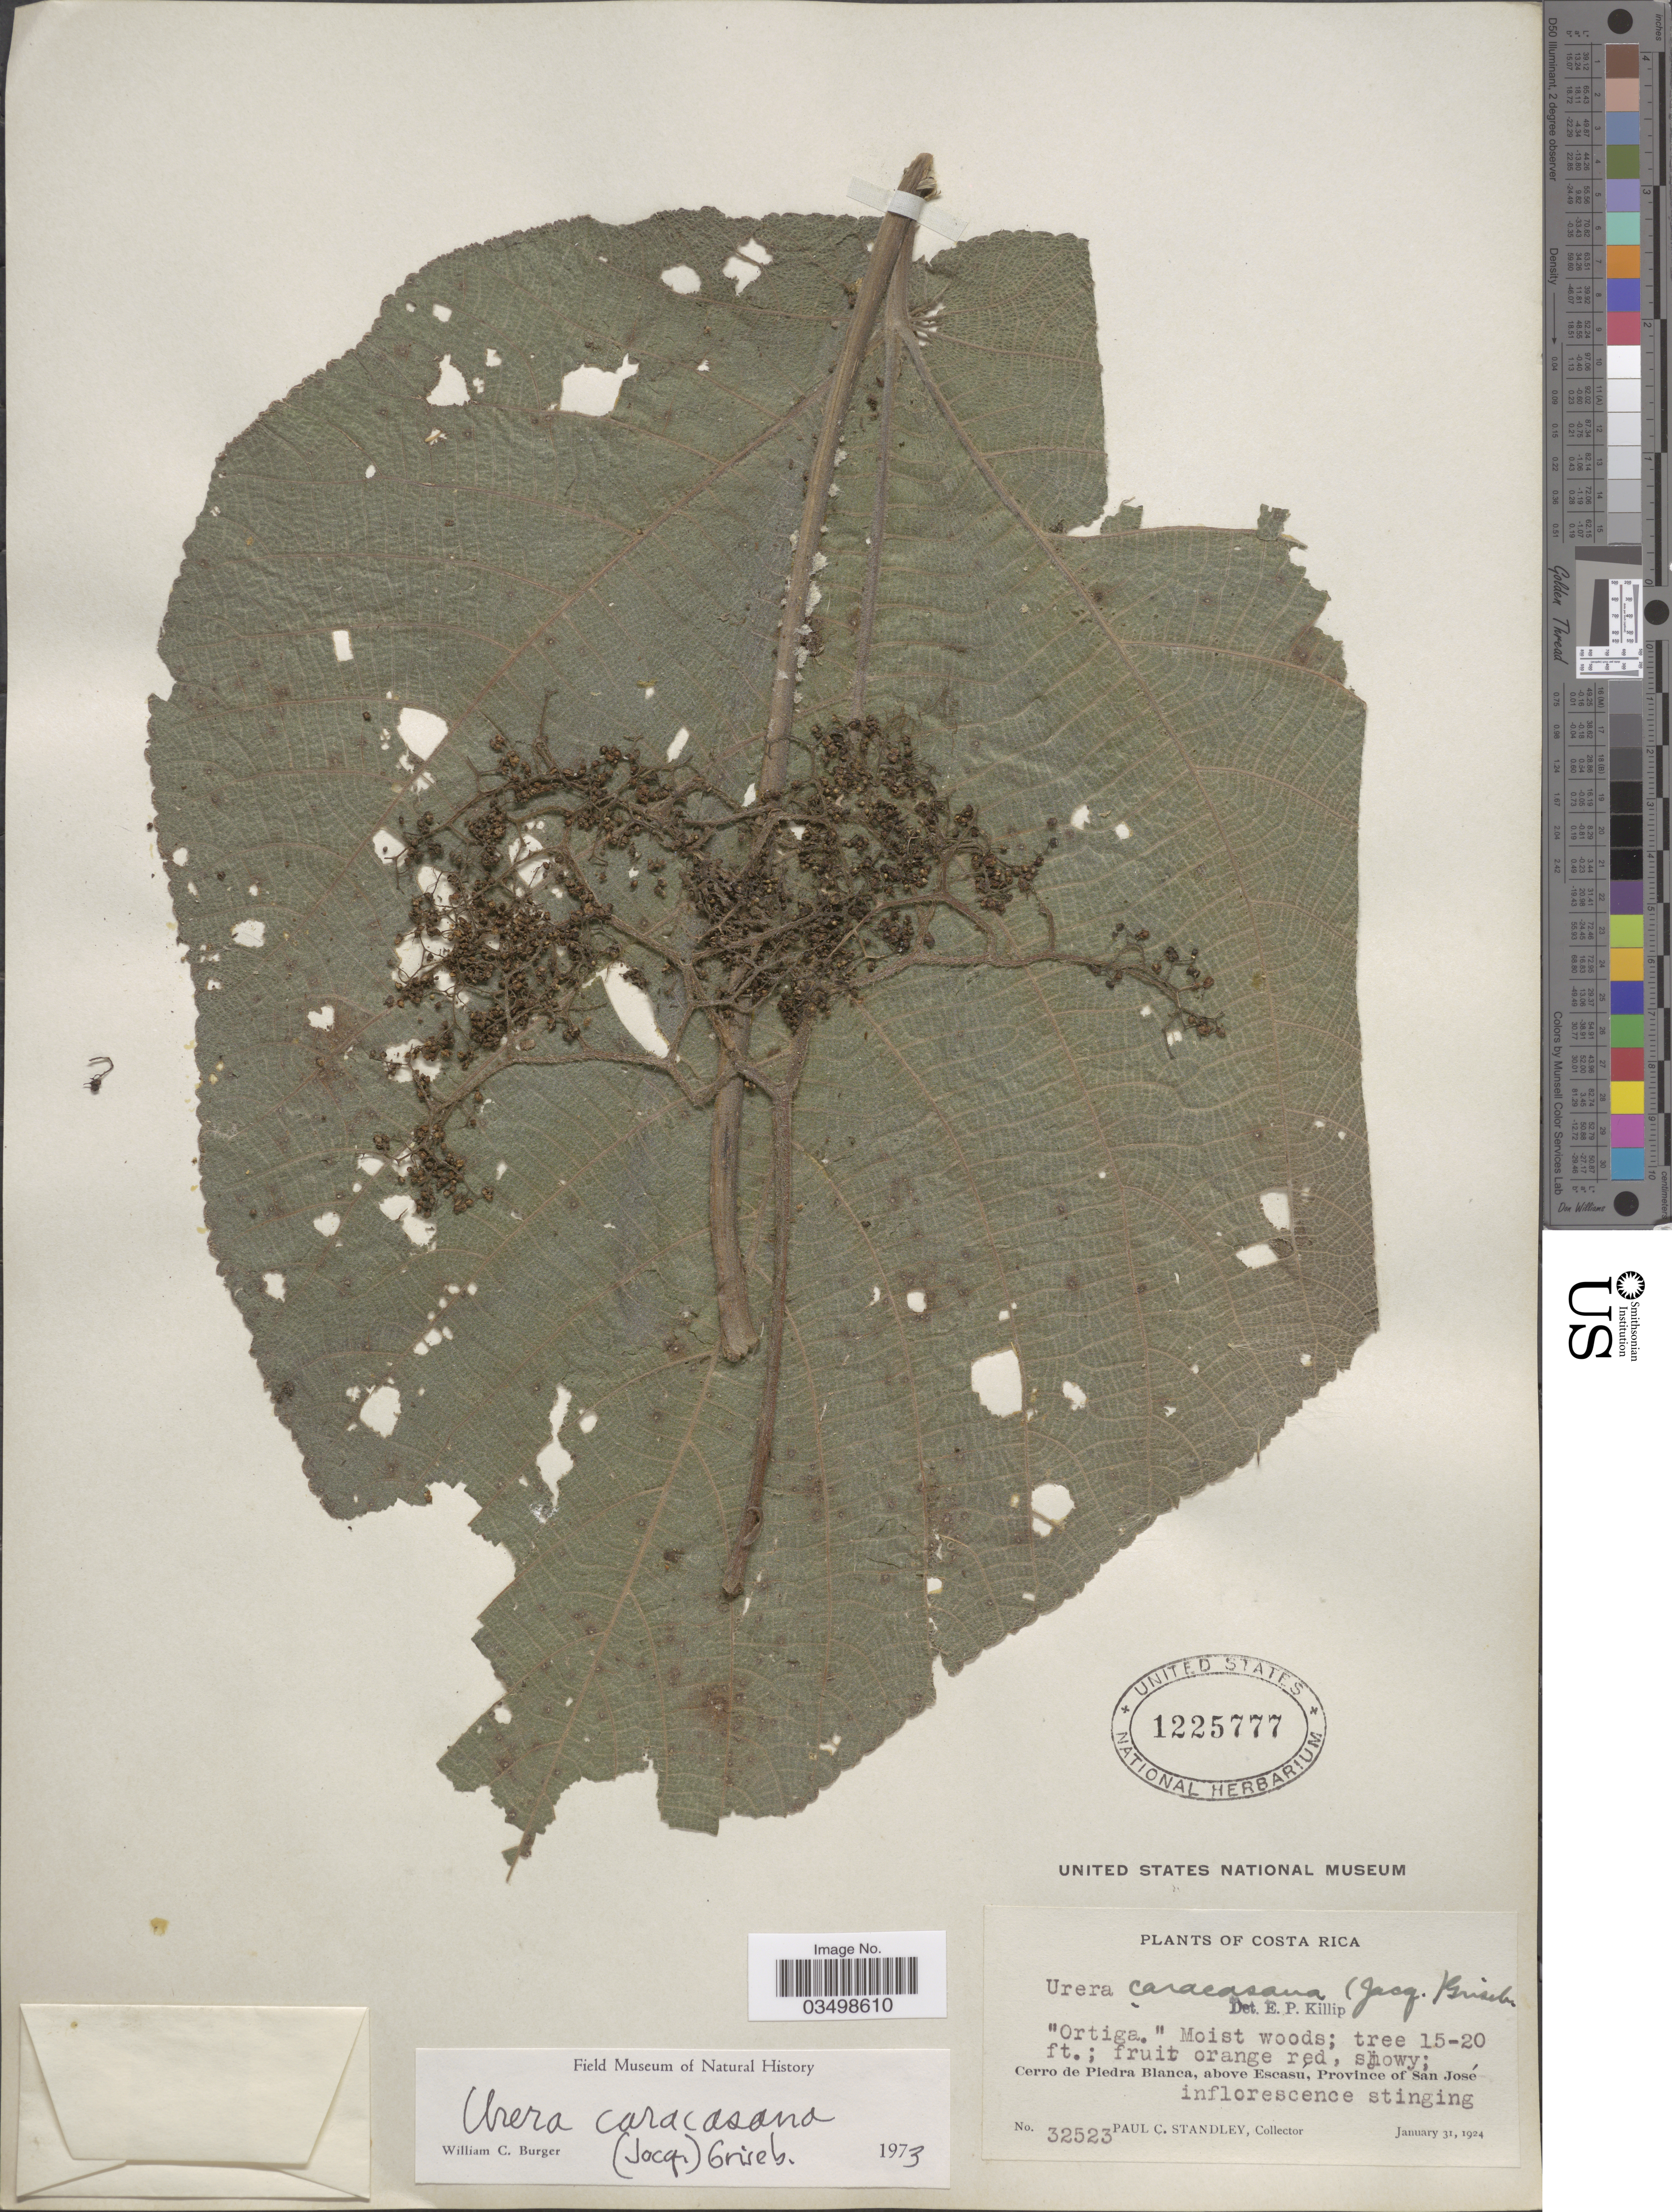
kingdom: Plantae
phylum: Tracheophyta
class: Magnoliopsida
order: Rosales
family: Urticaceae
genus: Urera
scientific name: Urera caracasana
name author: (Jacq.) Gaudich. ex Griseb.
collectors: P. C. Standley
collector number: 32523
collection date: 1924-01-31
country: Costa Rica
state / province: San José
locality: Cerro de Piedra Blanca, above Escasu.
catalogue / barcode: US 1225777